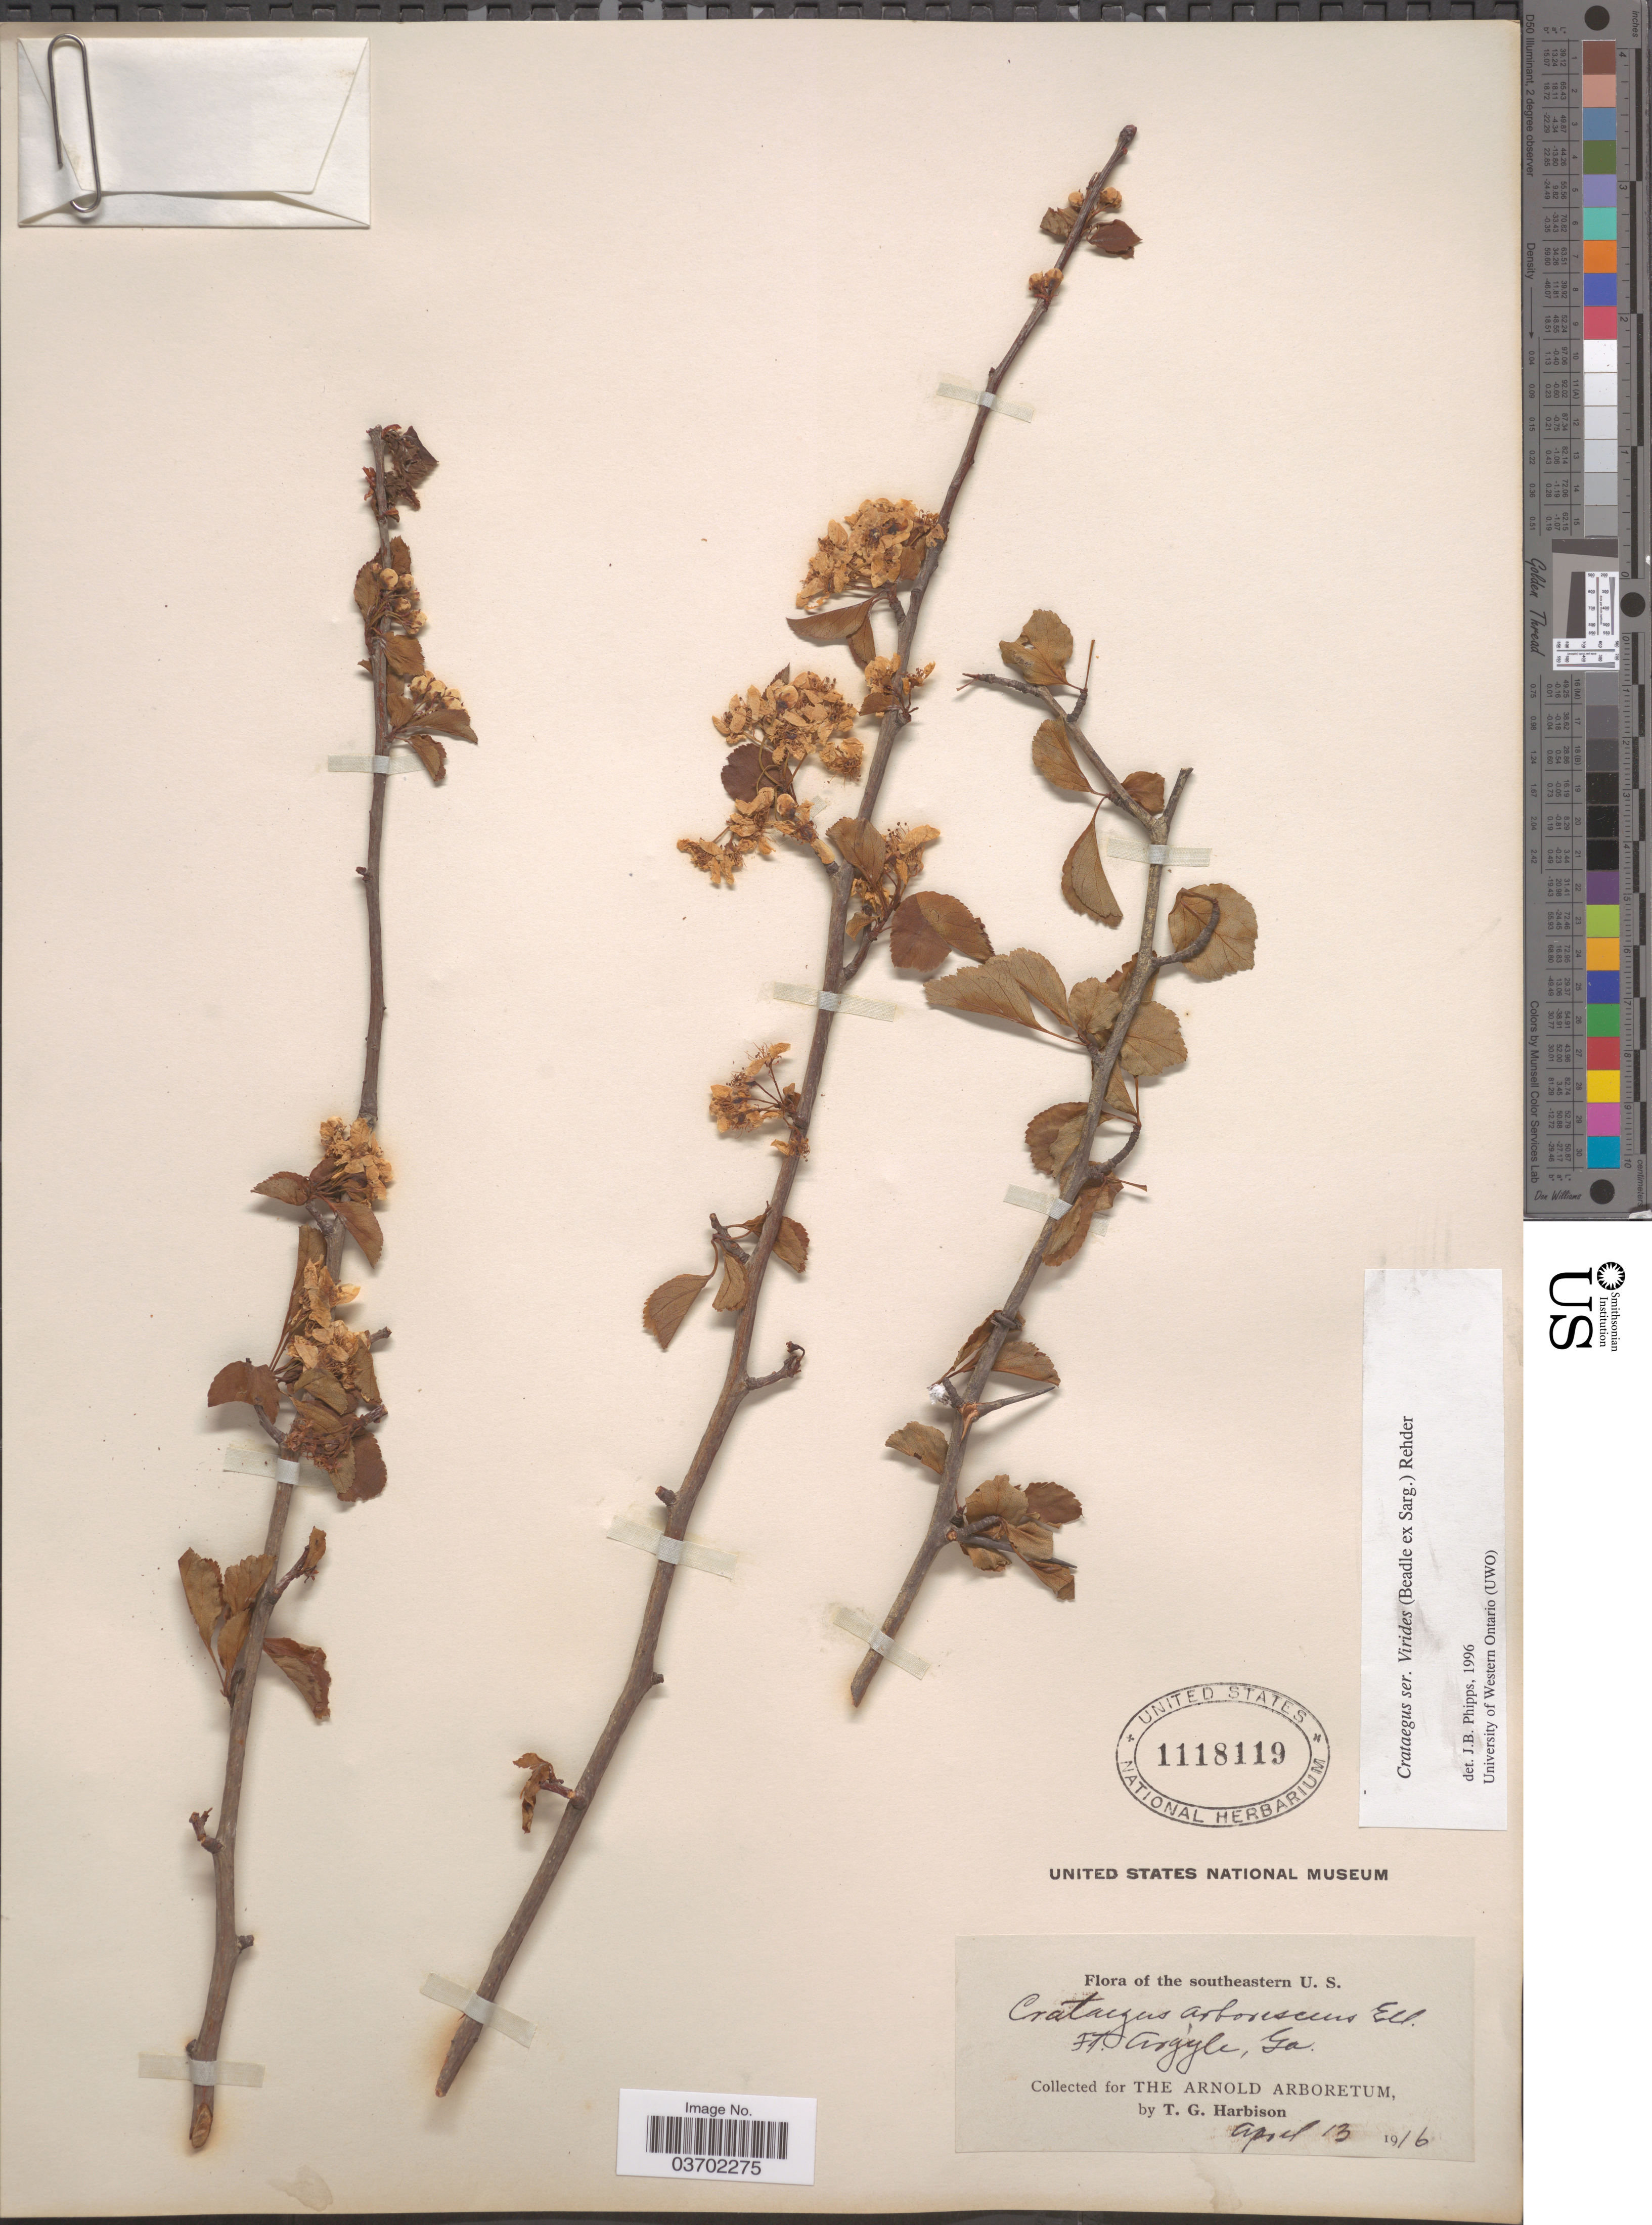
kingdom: Plantae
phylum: Tracheophyta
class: Magnoliopsida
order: Rosales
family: Rosaceae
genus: Crataegus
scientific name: Crataegus viridis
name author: L.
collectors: T. Harbison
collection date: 1916-04-13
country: United States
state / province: Georgia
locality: The Southern U.S. Ft. Argyle.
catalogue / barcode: US 1118119